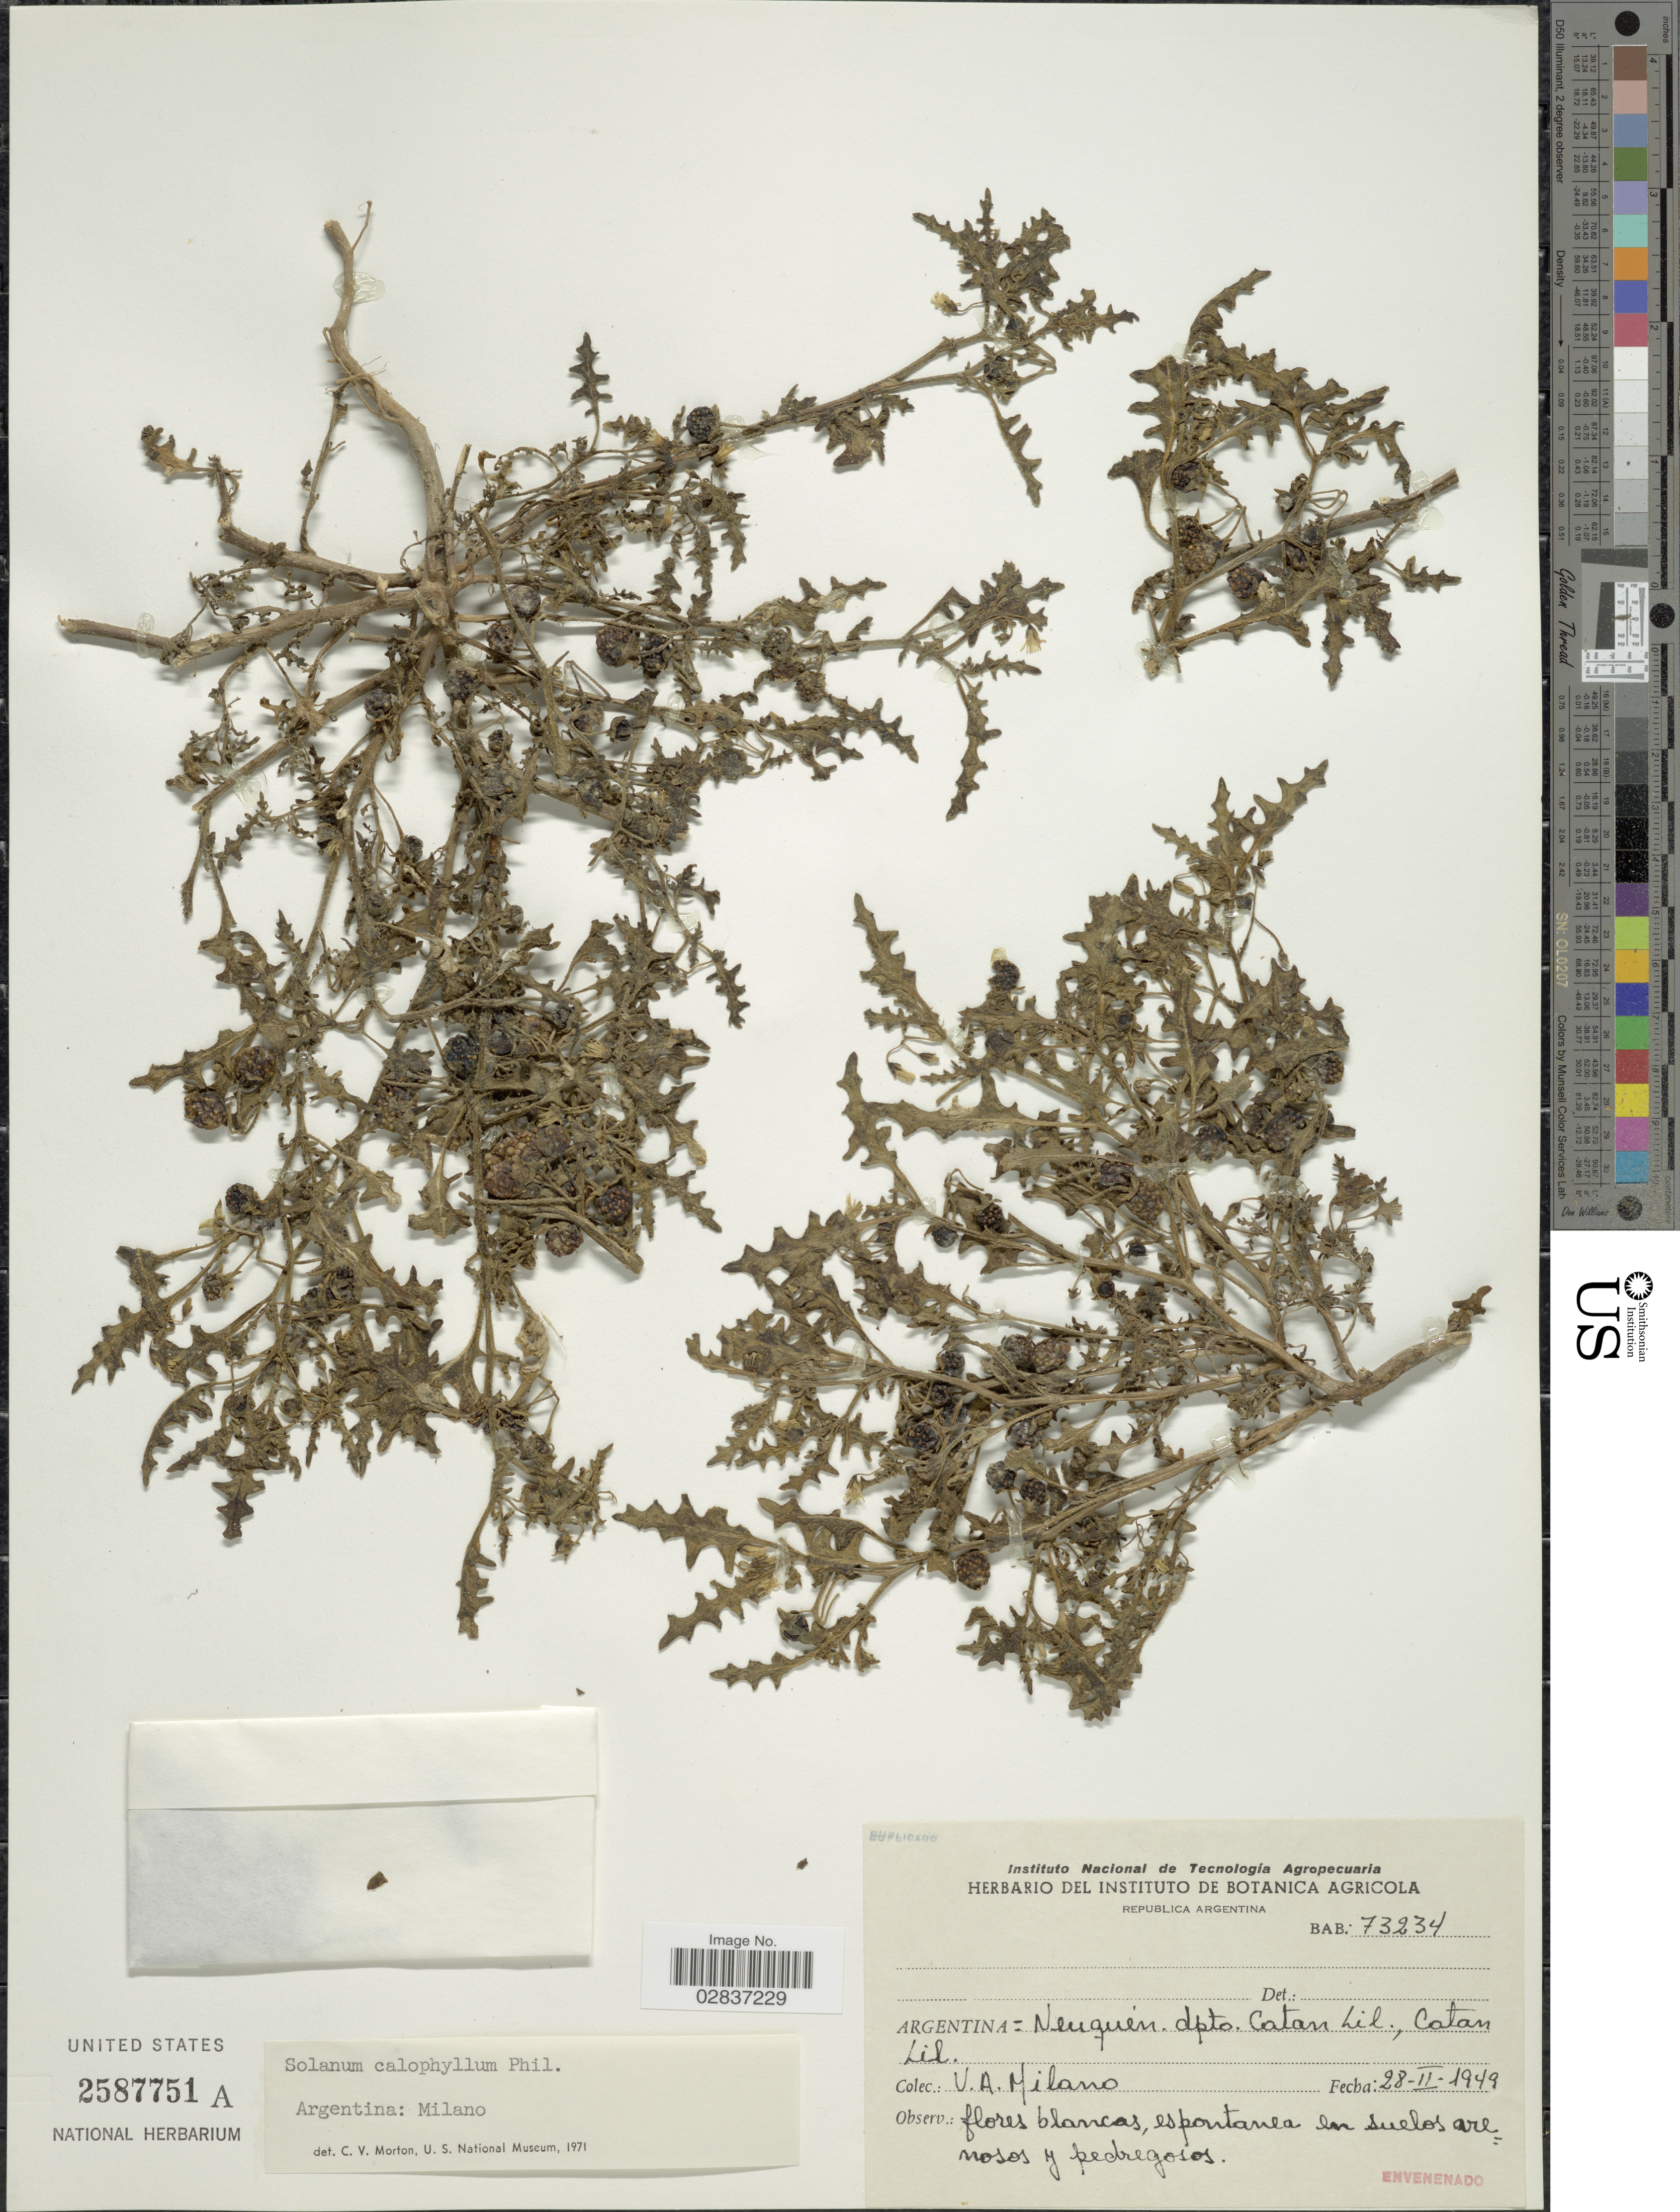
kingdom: Plantae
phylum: Tracheophyta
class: Magnoliopsida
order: Solanales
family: Solanaceae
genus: Solanum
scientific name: Solanum calophyllum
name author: Phil.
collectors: V. Milano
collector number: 73234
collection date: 1949-02-28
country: Argentina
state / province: Neuquen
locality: Nequén, dpto. Catan Lil., Catan Lil.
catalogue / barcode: US 2587751A